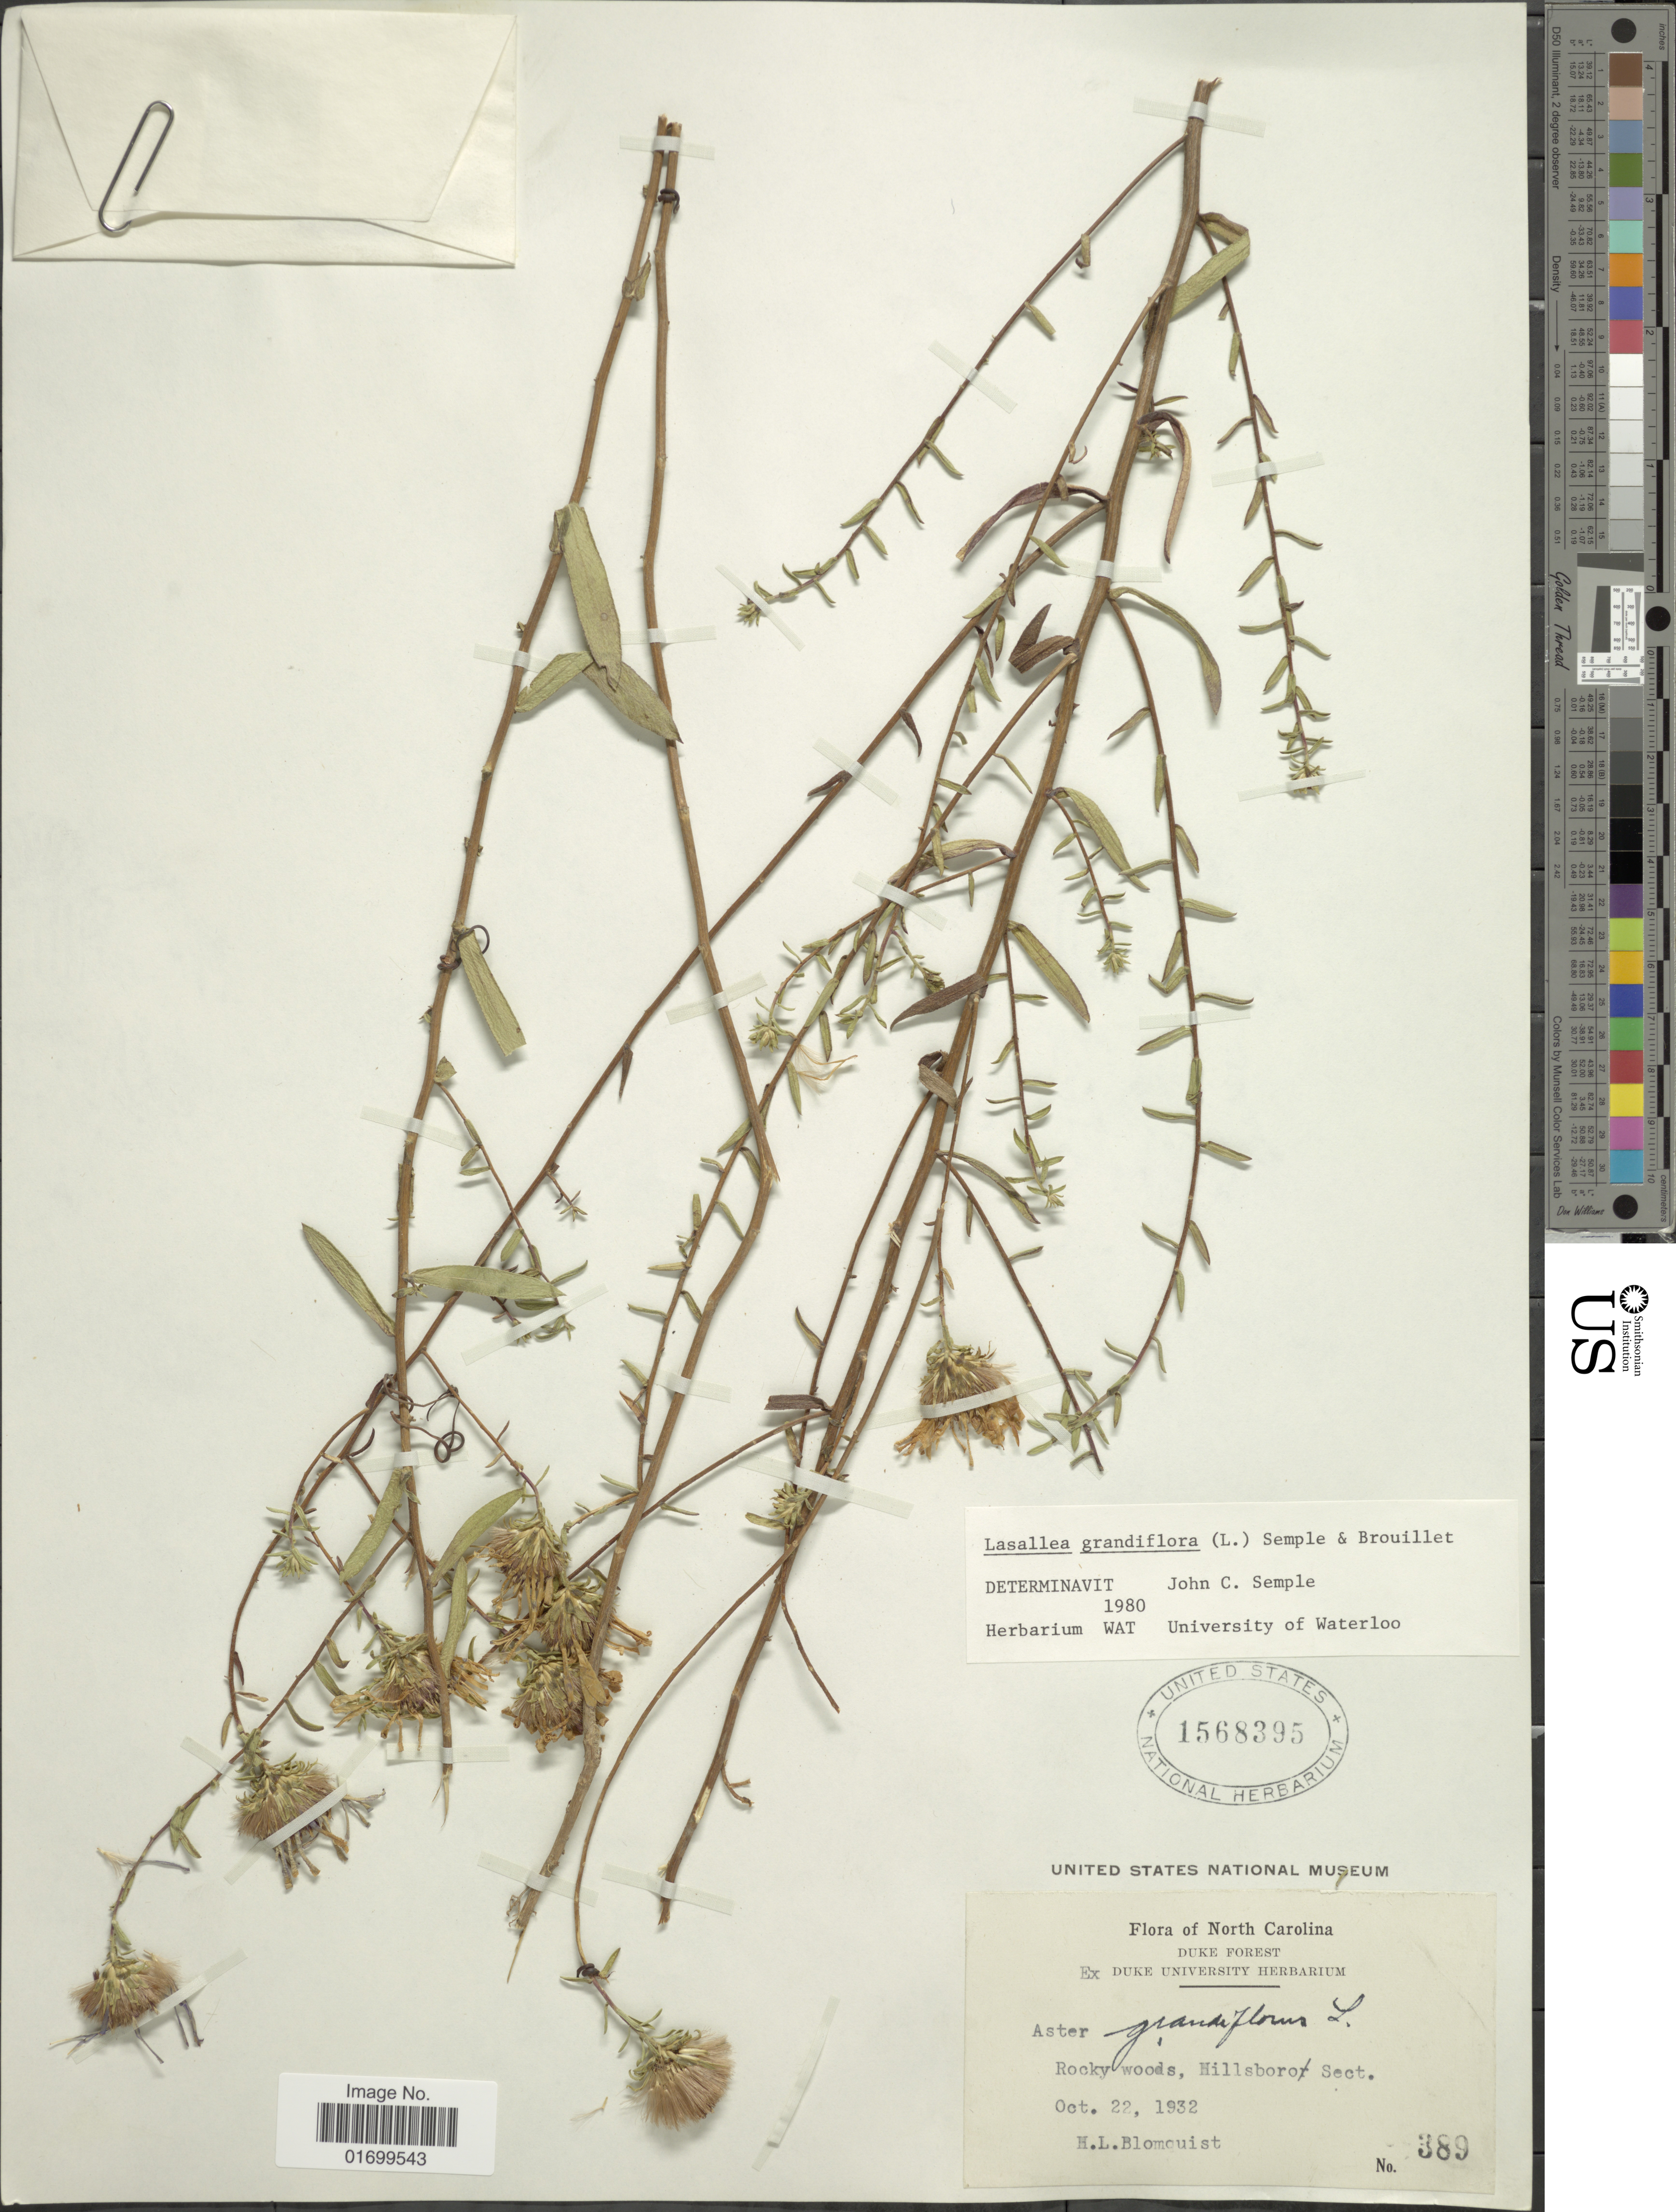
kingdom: Plantae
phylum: Tracheophyta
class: Magnoliopsida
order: Asterales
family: Asteraceae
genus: Symphyotrichum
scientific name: Symphyotrichum grandiflorum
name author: (L.) G.L. Nesom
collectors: H. Blomquist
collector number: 389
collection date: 1932-10-22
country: United States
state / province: North Carolina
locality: Rocky woods, Hillsboro Sect., Duke Forest.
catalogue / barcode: US 1568395